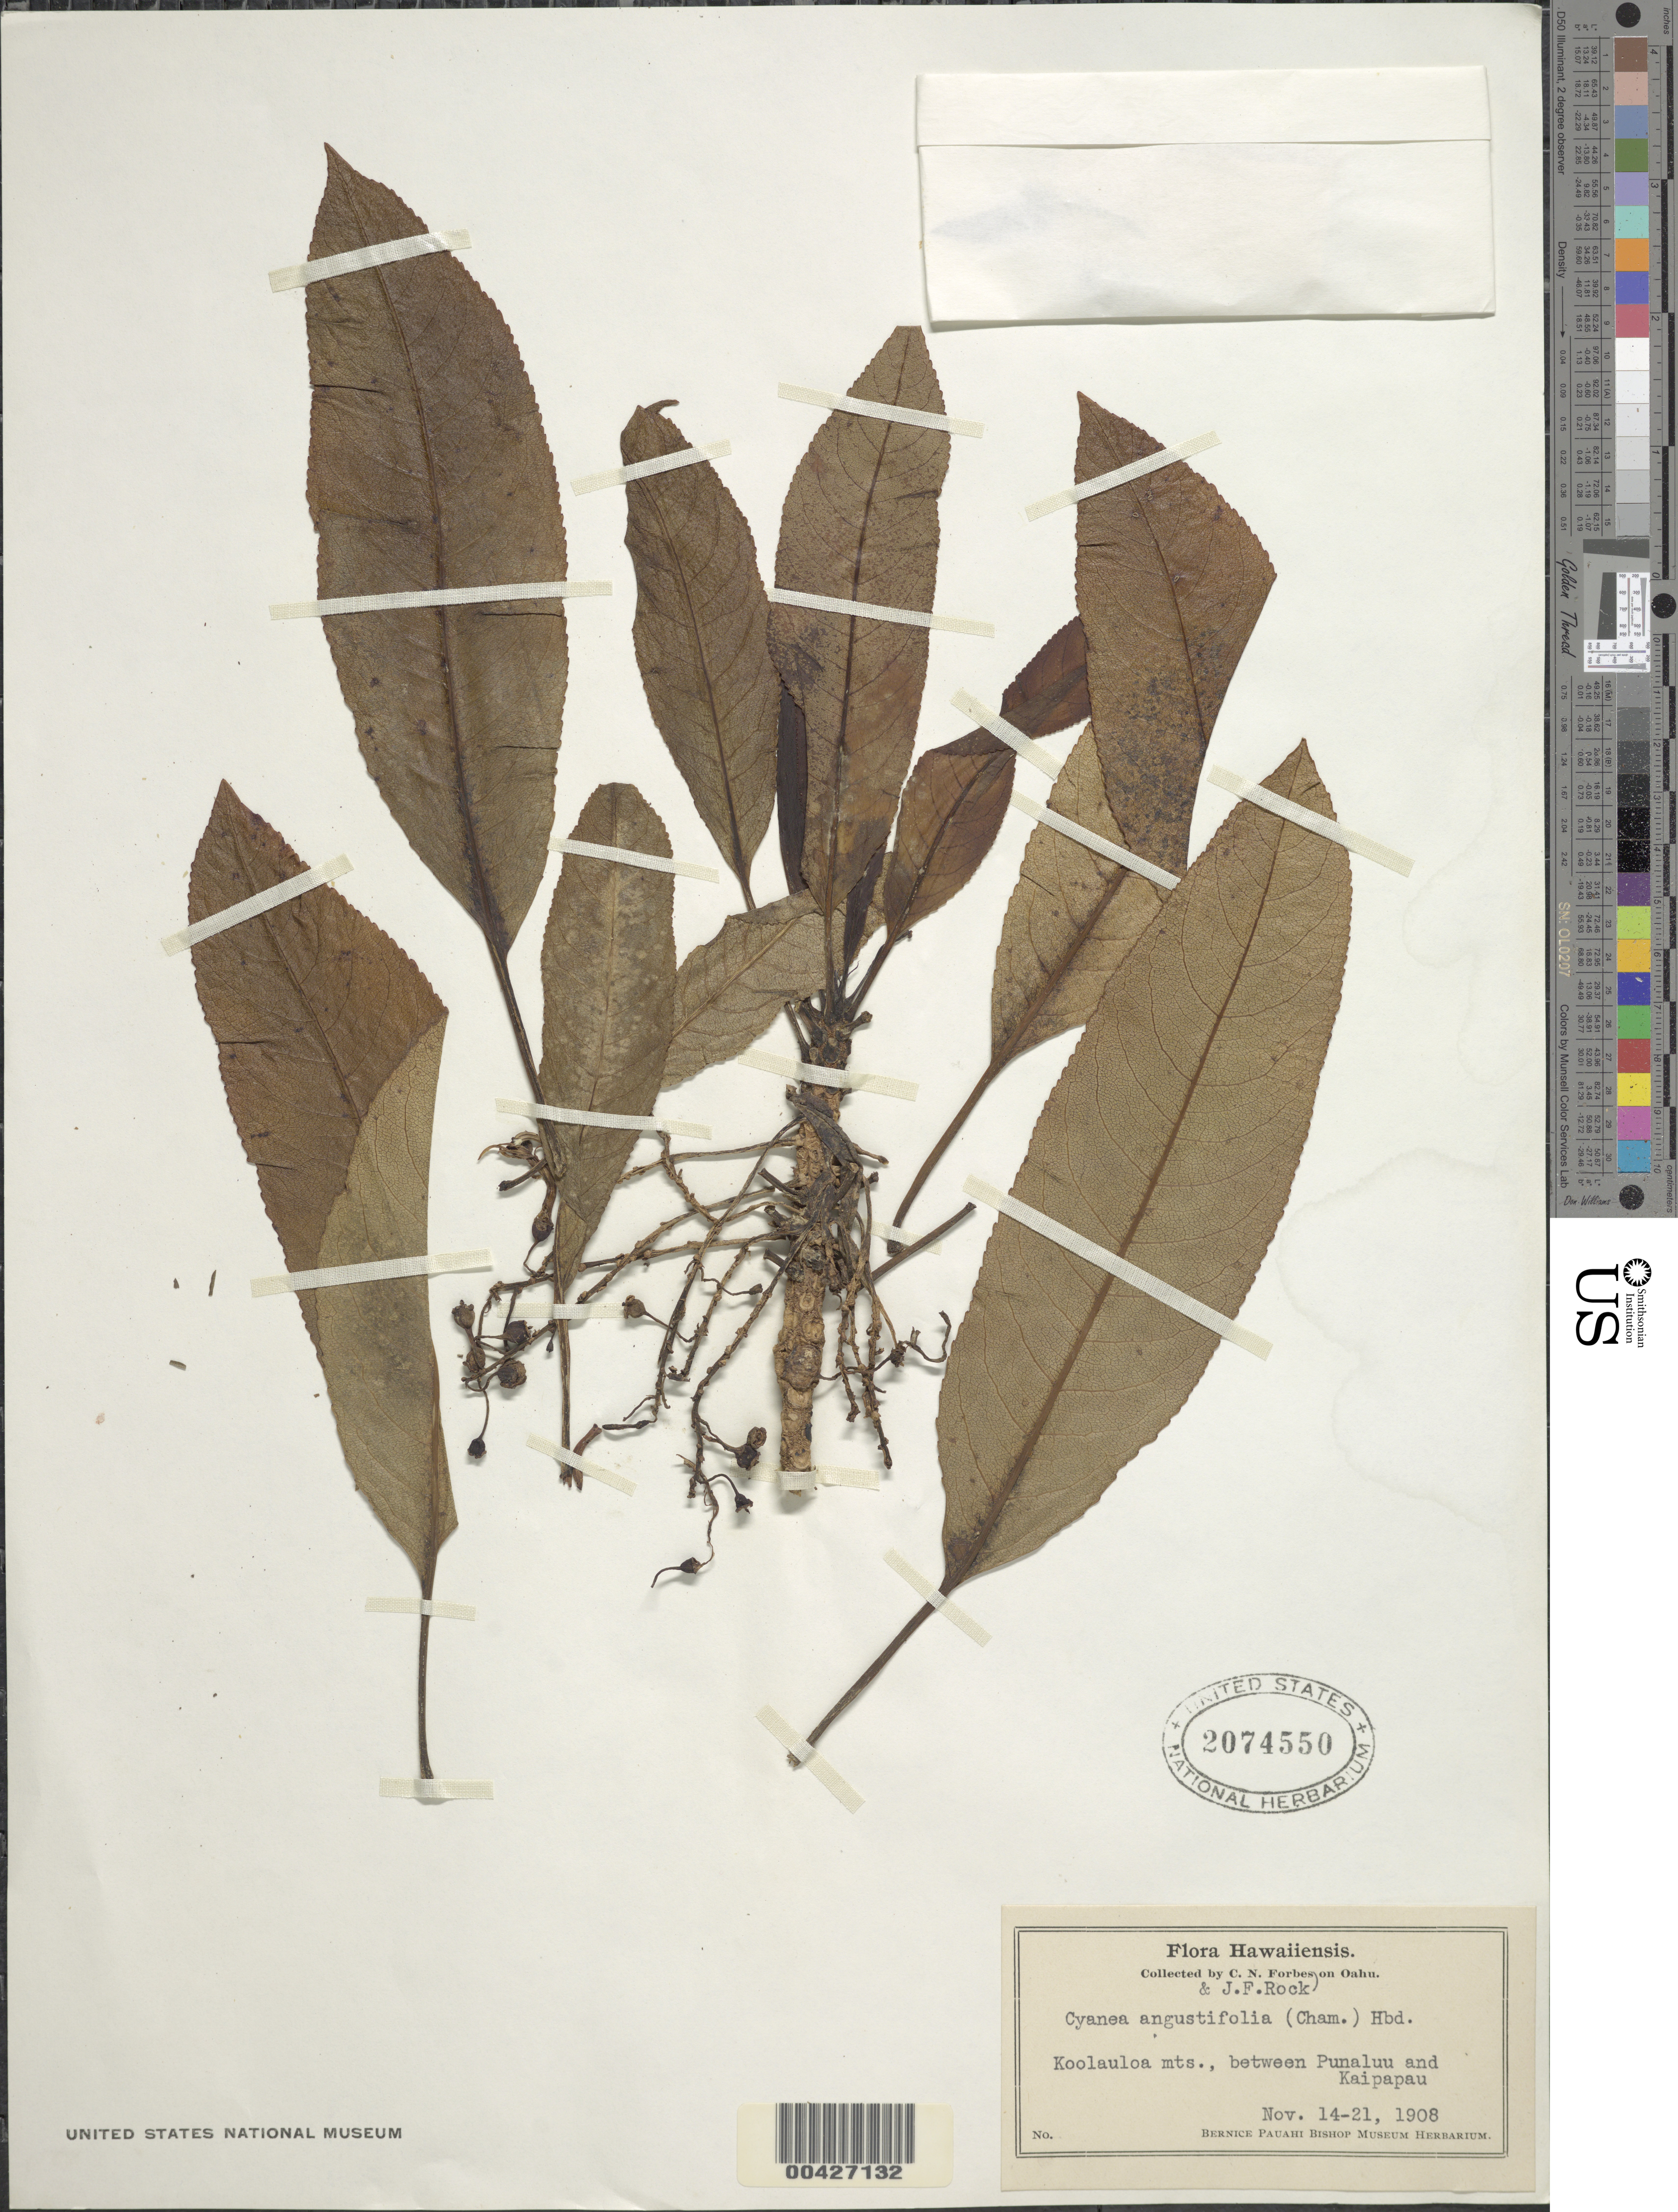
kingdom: Plantae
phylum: Tracheophyta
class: Magnoliopsida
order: Asterales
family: Campanulaceae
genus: Cyanea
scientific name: Cyanea angustifolia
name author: (Cham.) Hillebr.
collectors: C. N. Forbes & J. F. Rock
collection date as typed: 14 Nov 1908 to 21 Nov 1908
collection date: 1908-11-14/1908-11-21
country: United States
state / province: Hawaii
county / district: Honolulu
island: Oahu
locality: Koolauloa Mts., between Punaluu and Kaipapau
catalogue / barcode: US 2074550